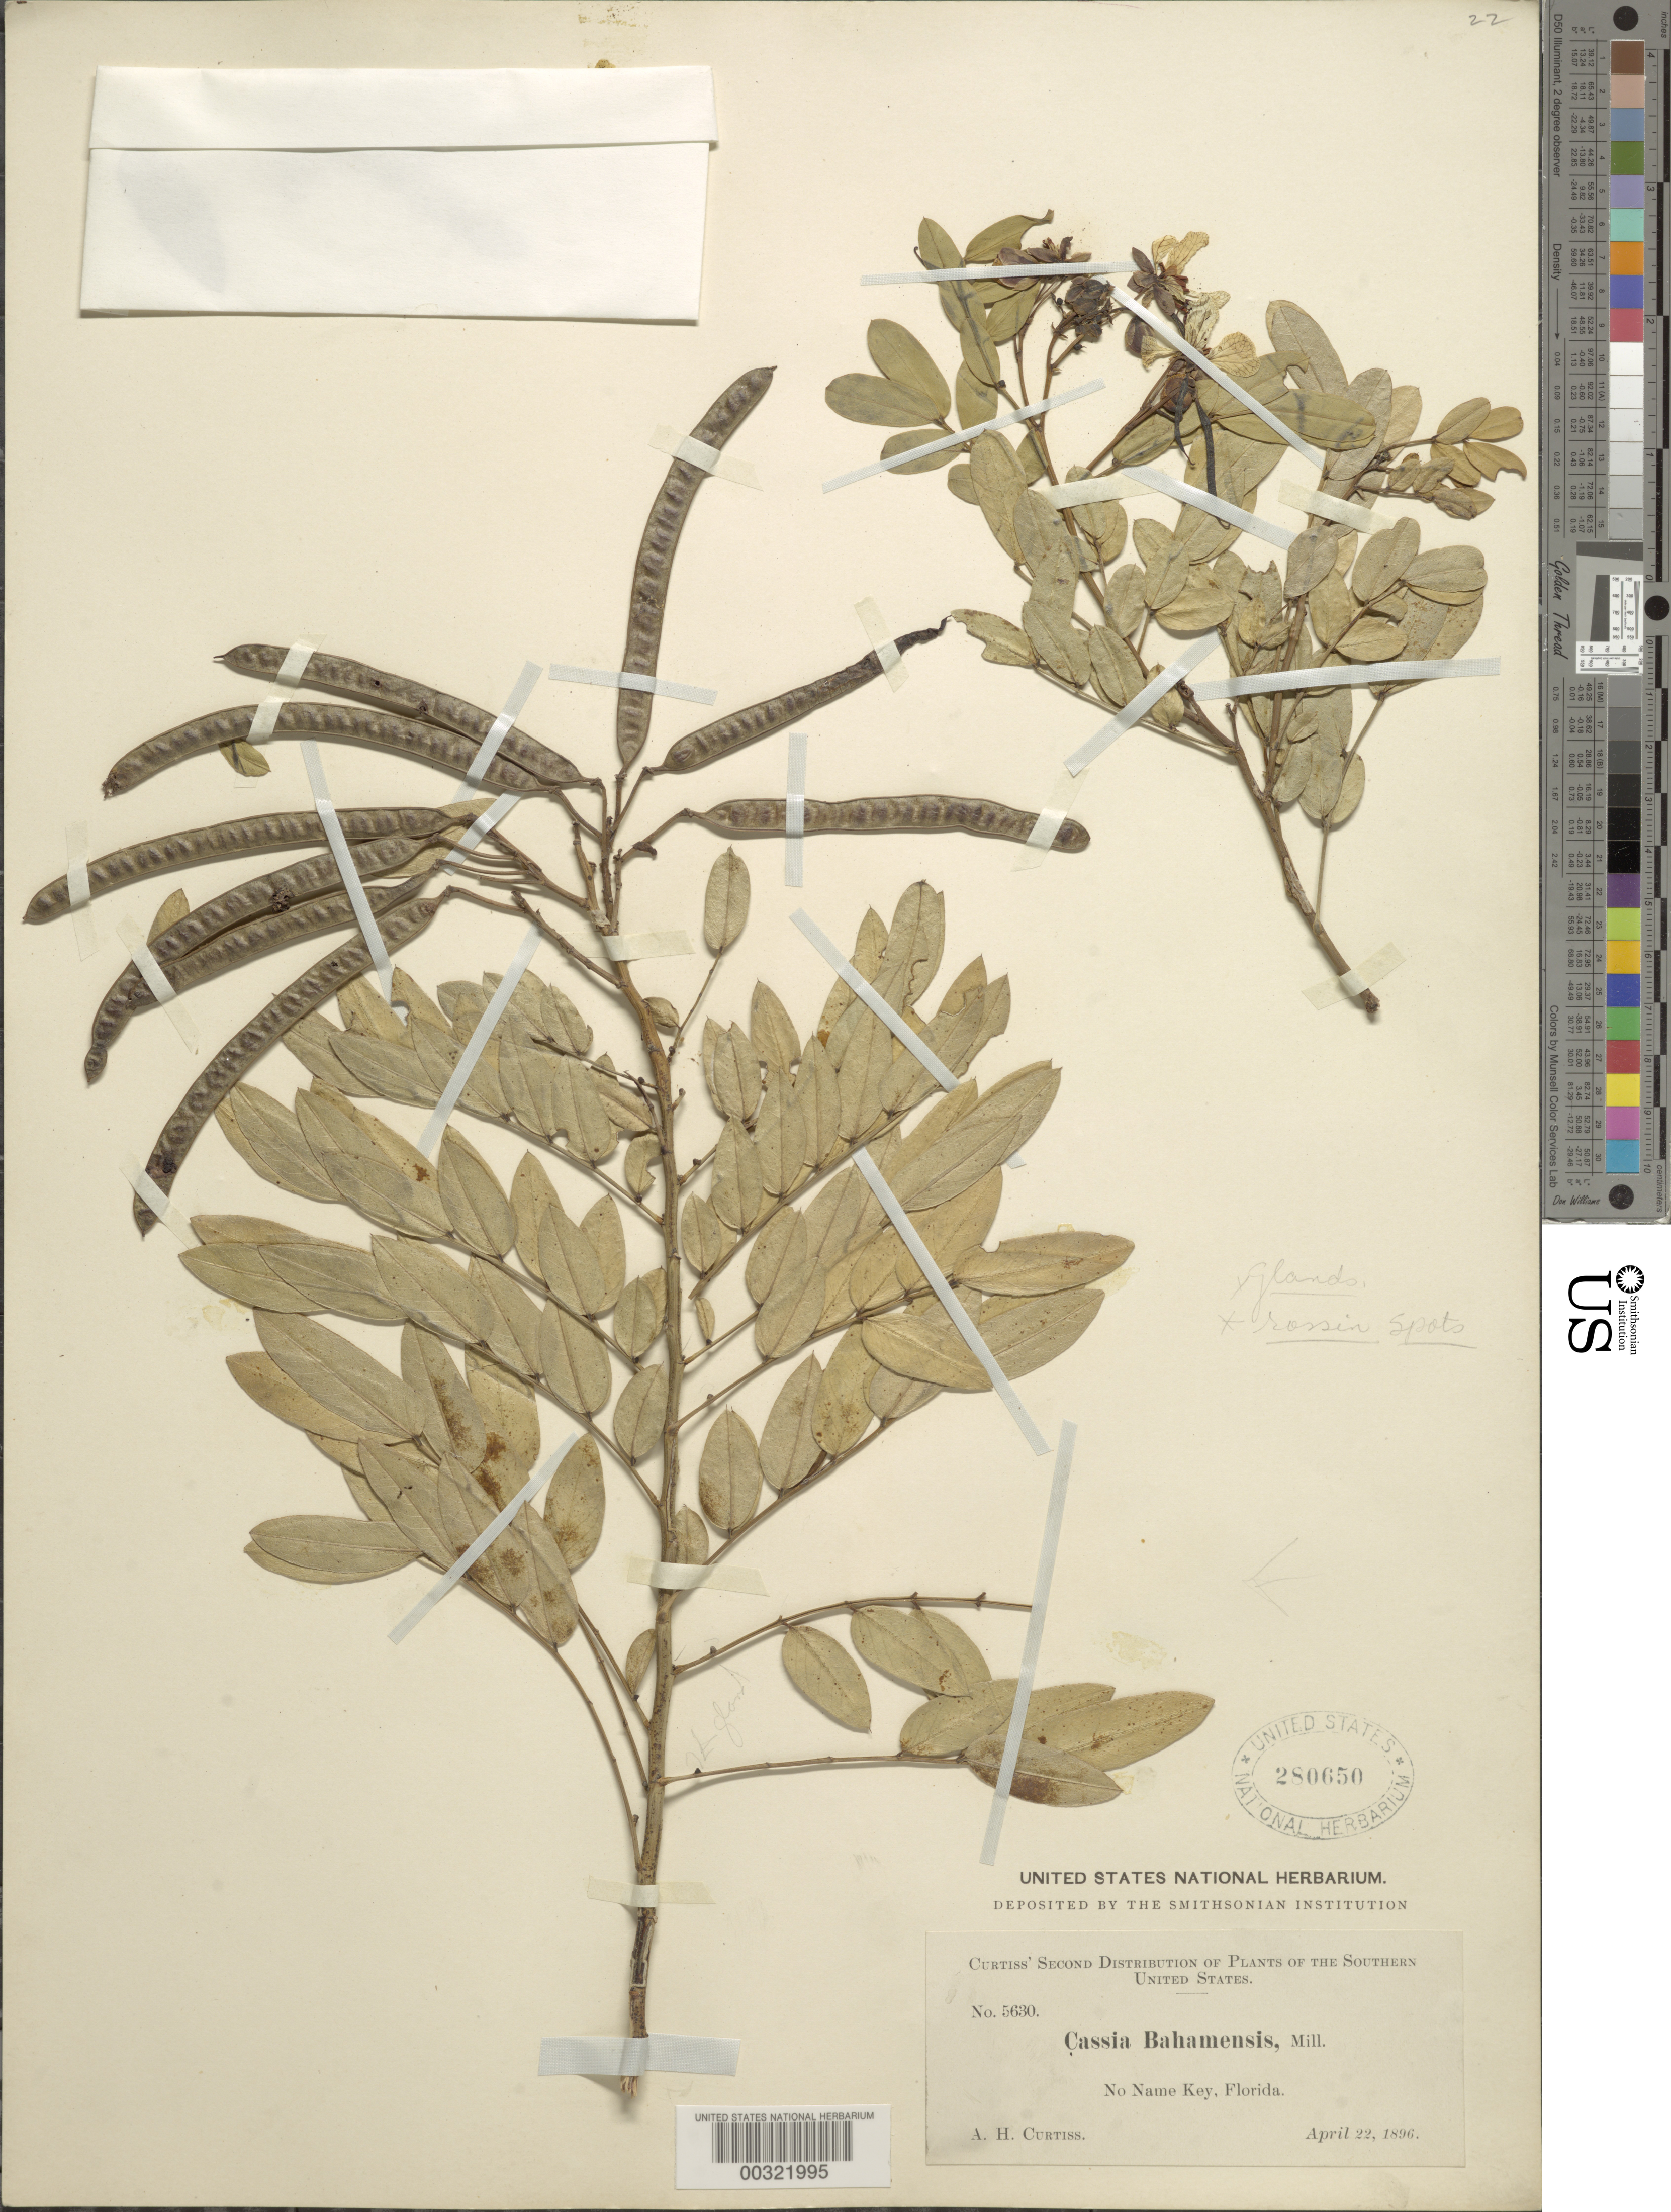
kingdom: Plantae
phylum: Tracheophyta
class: Magnoliopsida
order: Fabales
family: Fabaceae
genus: Senna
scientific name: Senna ligustrina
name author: (L.) H.S. Irwin & Barneby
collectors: A. H. Curtiss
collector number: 5630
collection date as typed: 22 Apr 1896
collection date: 1896-04-22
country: United States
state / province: Florida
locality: No name key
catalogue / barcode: US 280650